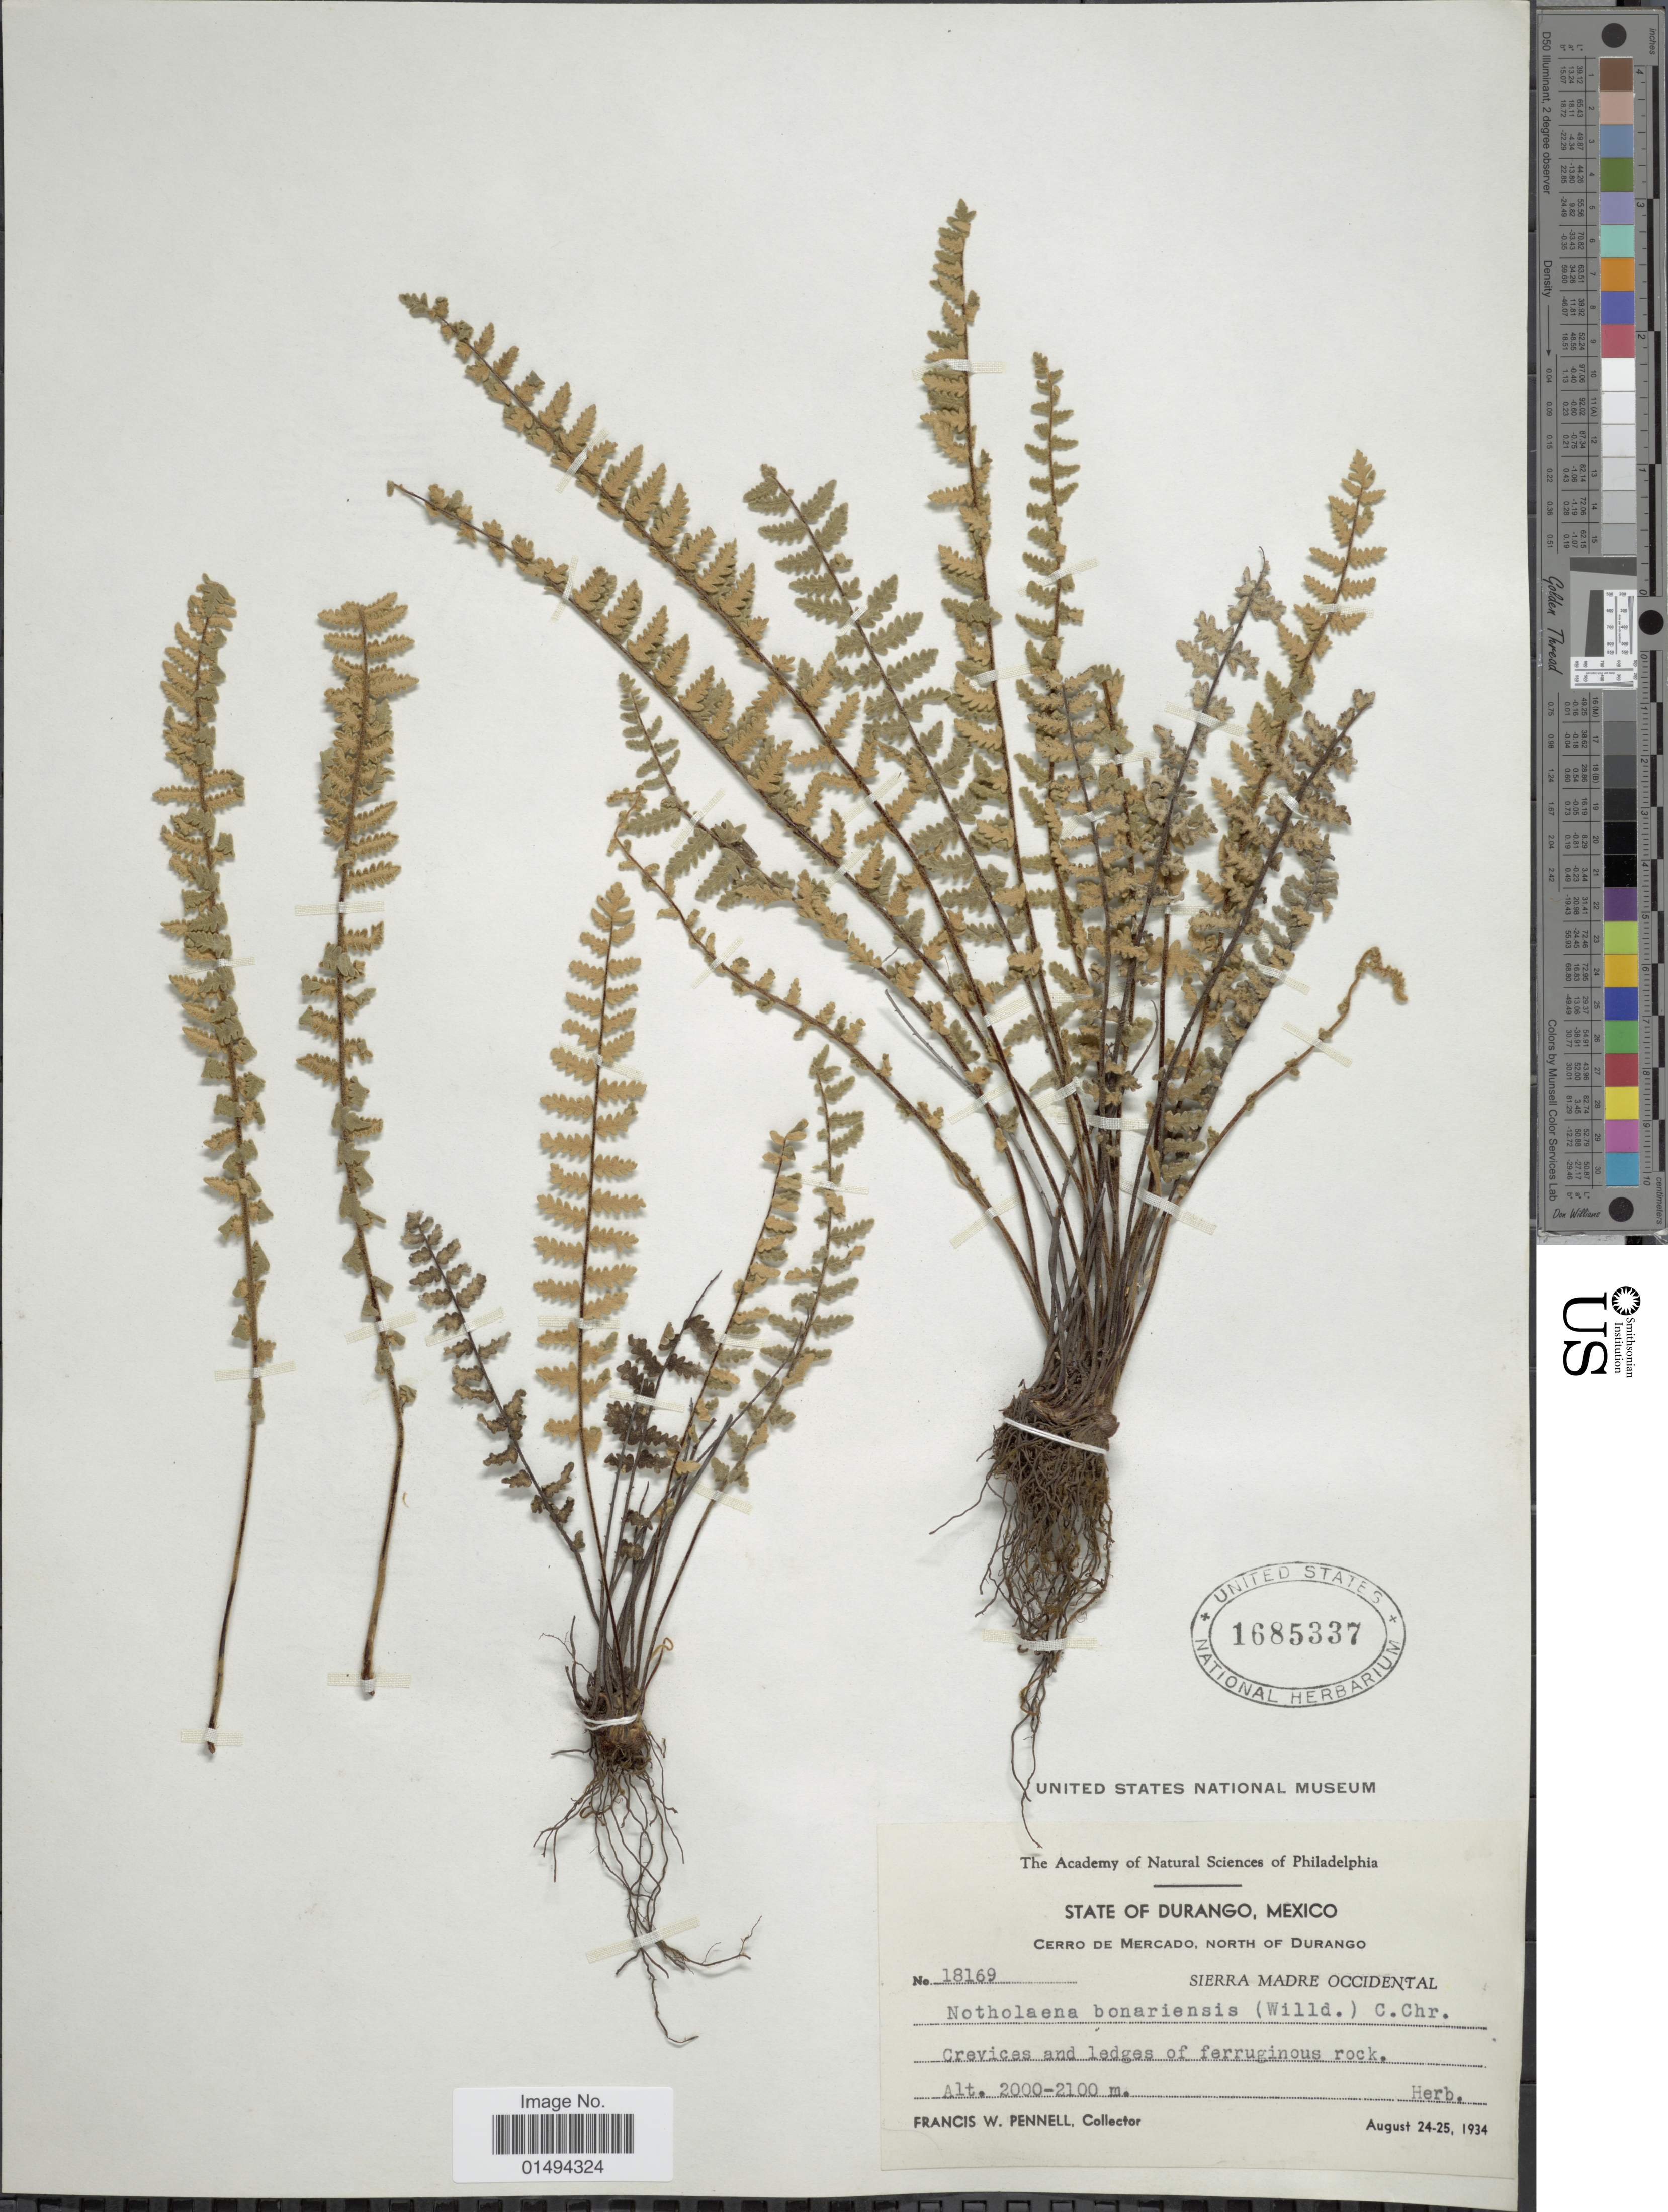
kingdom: Plantae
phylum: Tracheophyta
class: Polypodiopsida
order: Polypodiales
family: Pteridaceae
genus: Myriopteris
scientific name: Myriopteris aurea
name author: (Poir.) Grusz & Windham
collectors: F. W. Pennell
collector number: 18169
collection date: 1934-08-24/1934-08-25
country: Mexico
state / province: Durango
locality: Cerro de Mercado, North of Durango, Sierra Madre Occidental,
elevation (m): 2000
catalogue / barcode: US 1685337